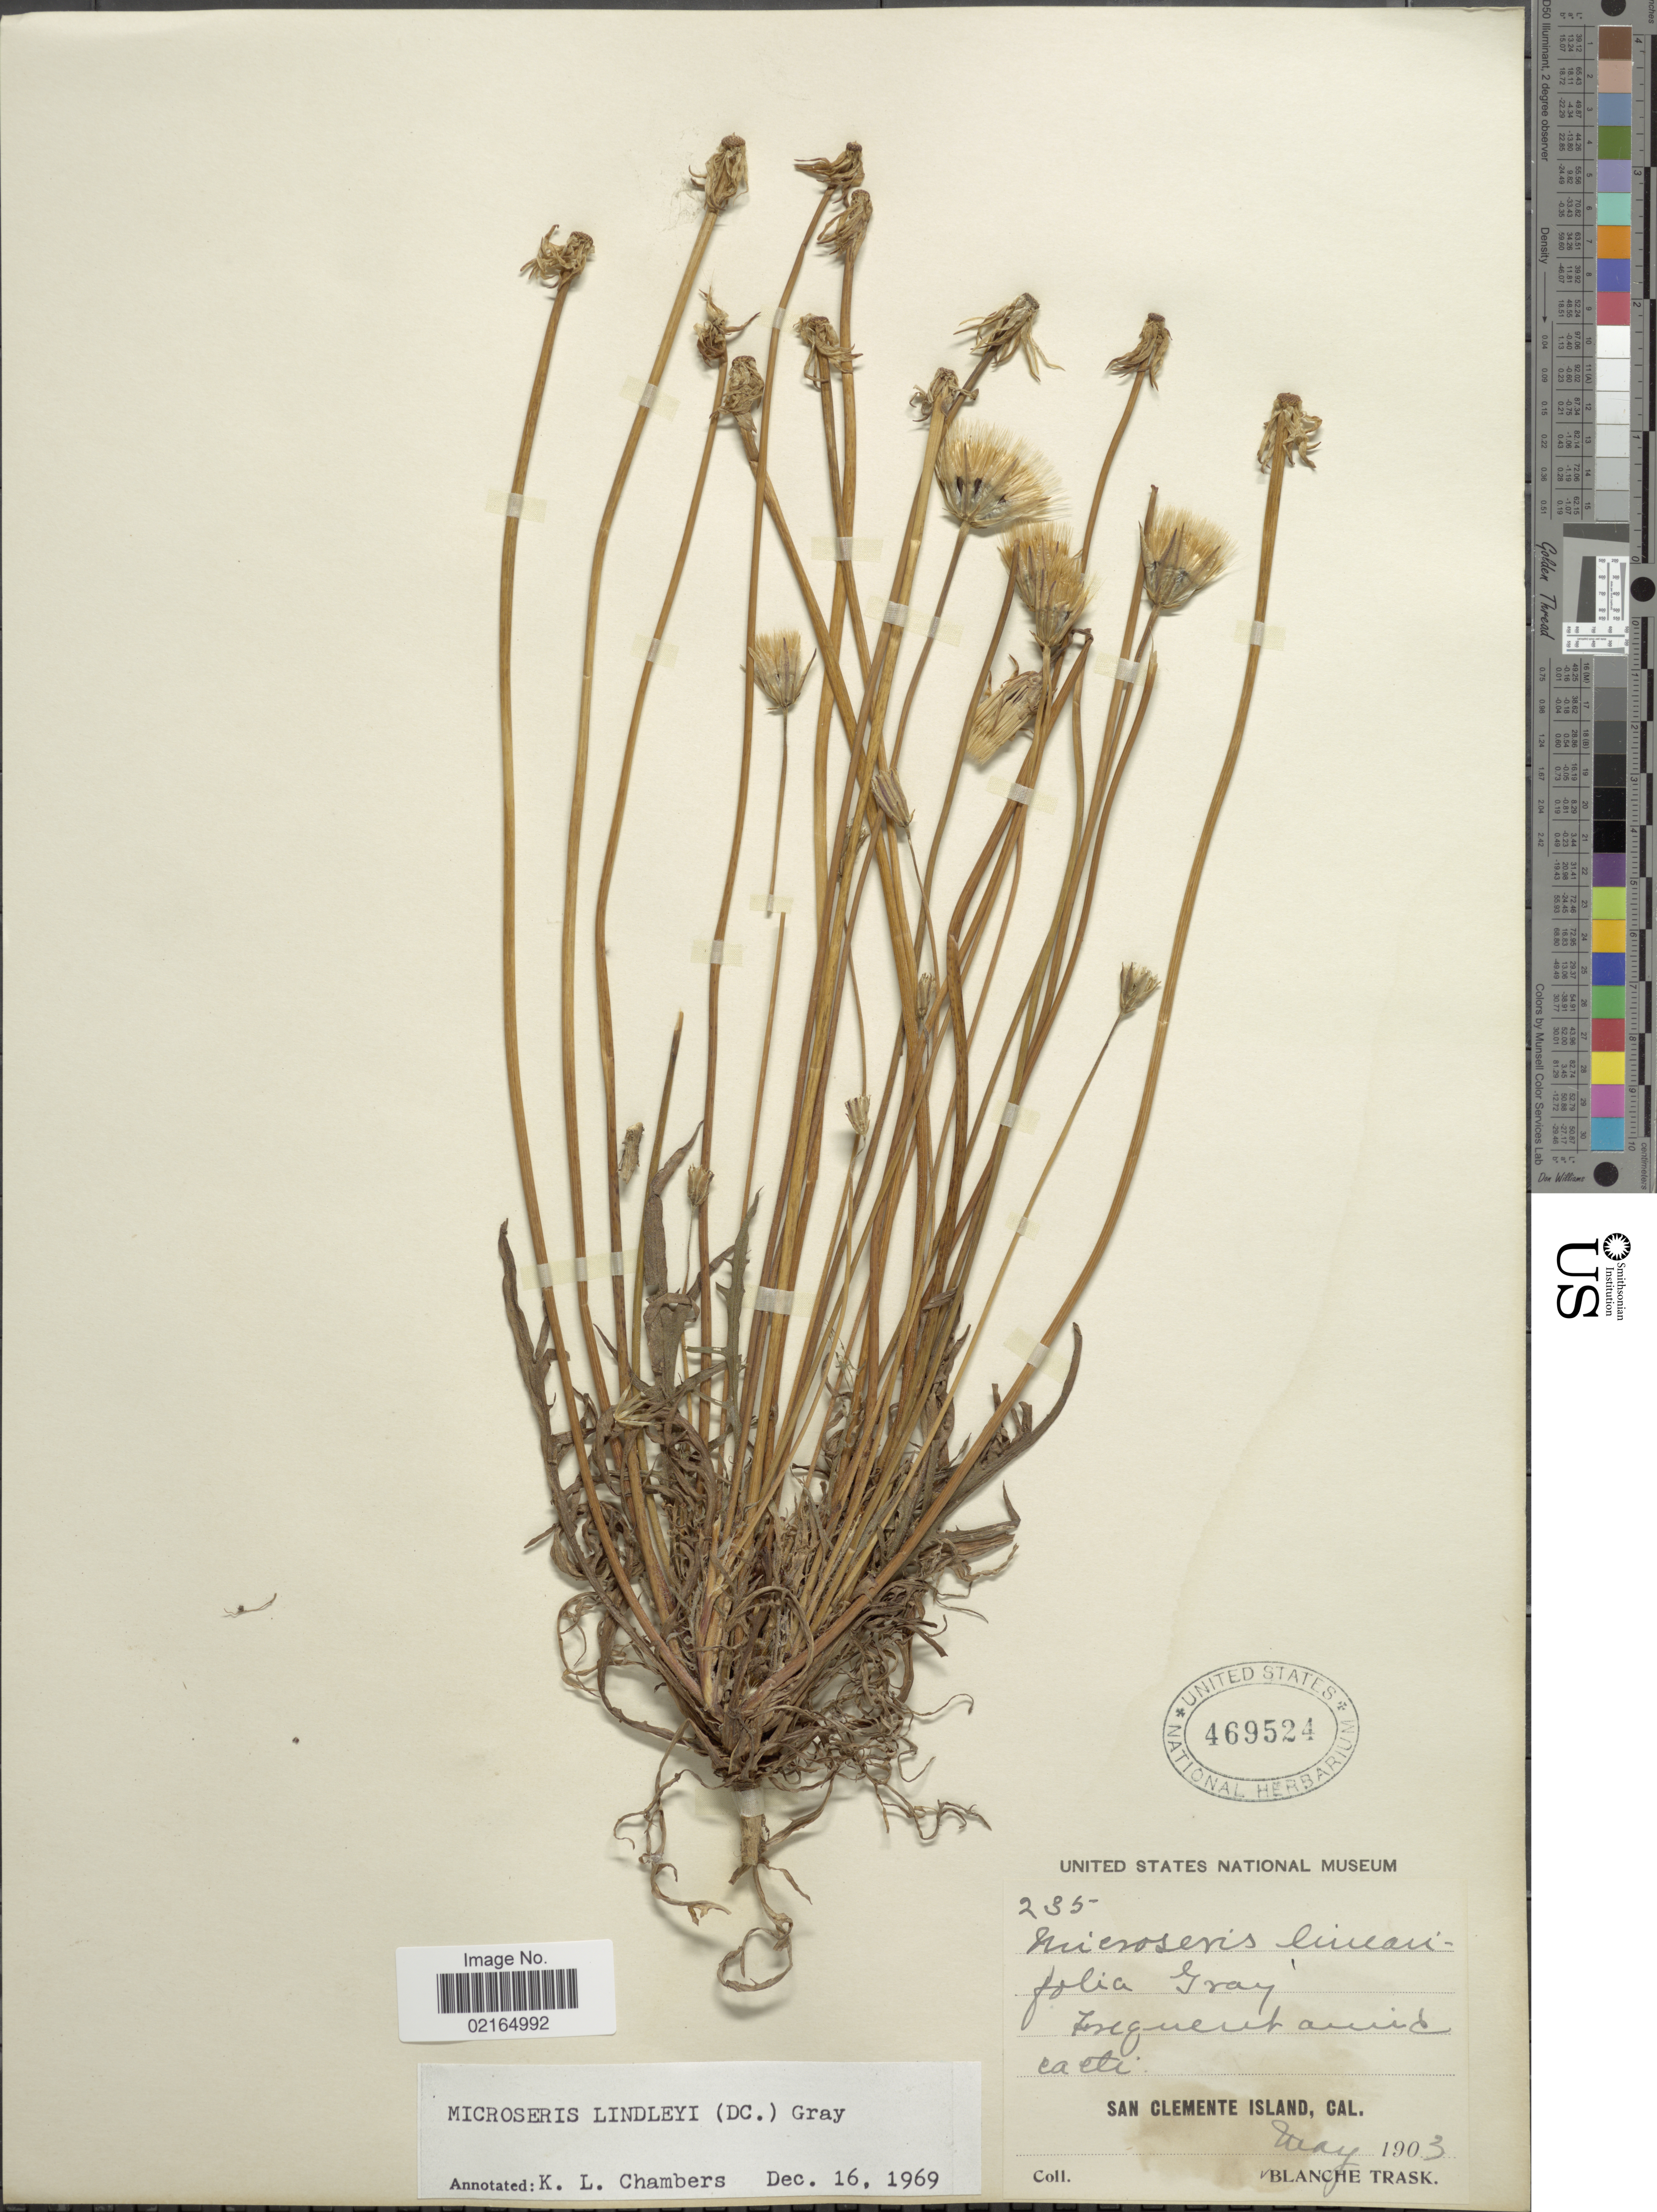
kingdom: Plantae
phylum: Tracheophyta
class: Magnoliopsida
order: Asterales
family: Asteraceae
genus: Uropappus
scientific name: Uropappus lindleyi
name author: (DC.) Nutt.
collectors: B. Trask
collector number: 235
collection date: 1903-05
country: United States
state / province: California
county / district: Los Angeles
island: San Clemente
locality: San Clemente Island.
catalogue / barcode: US 469524